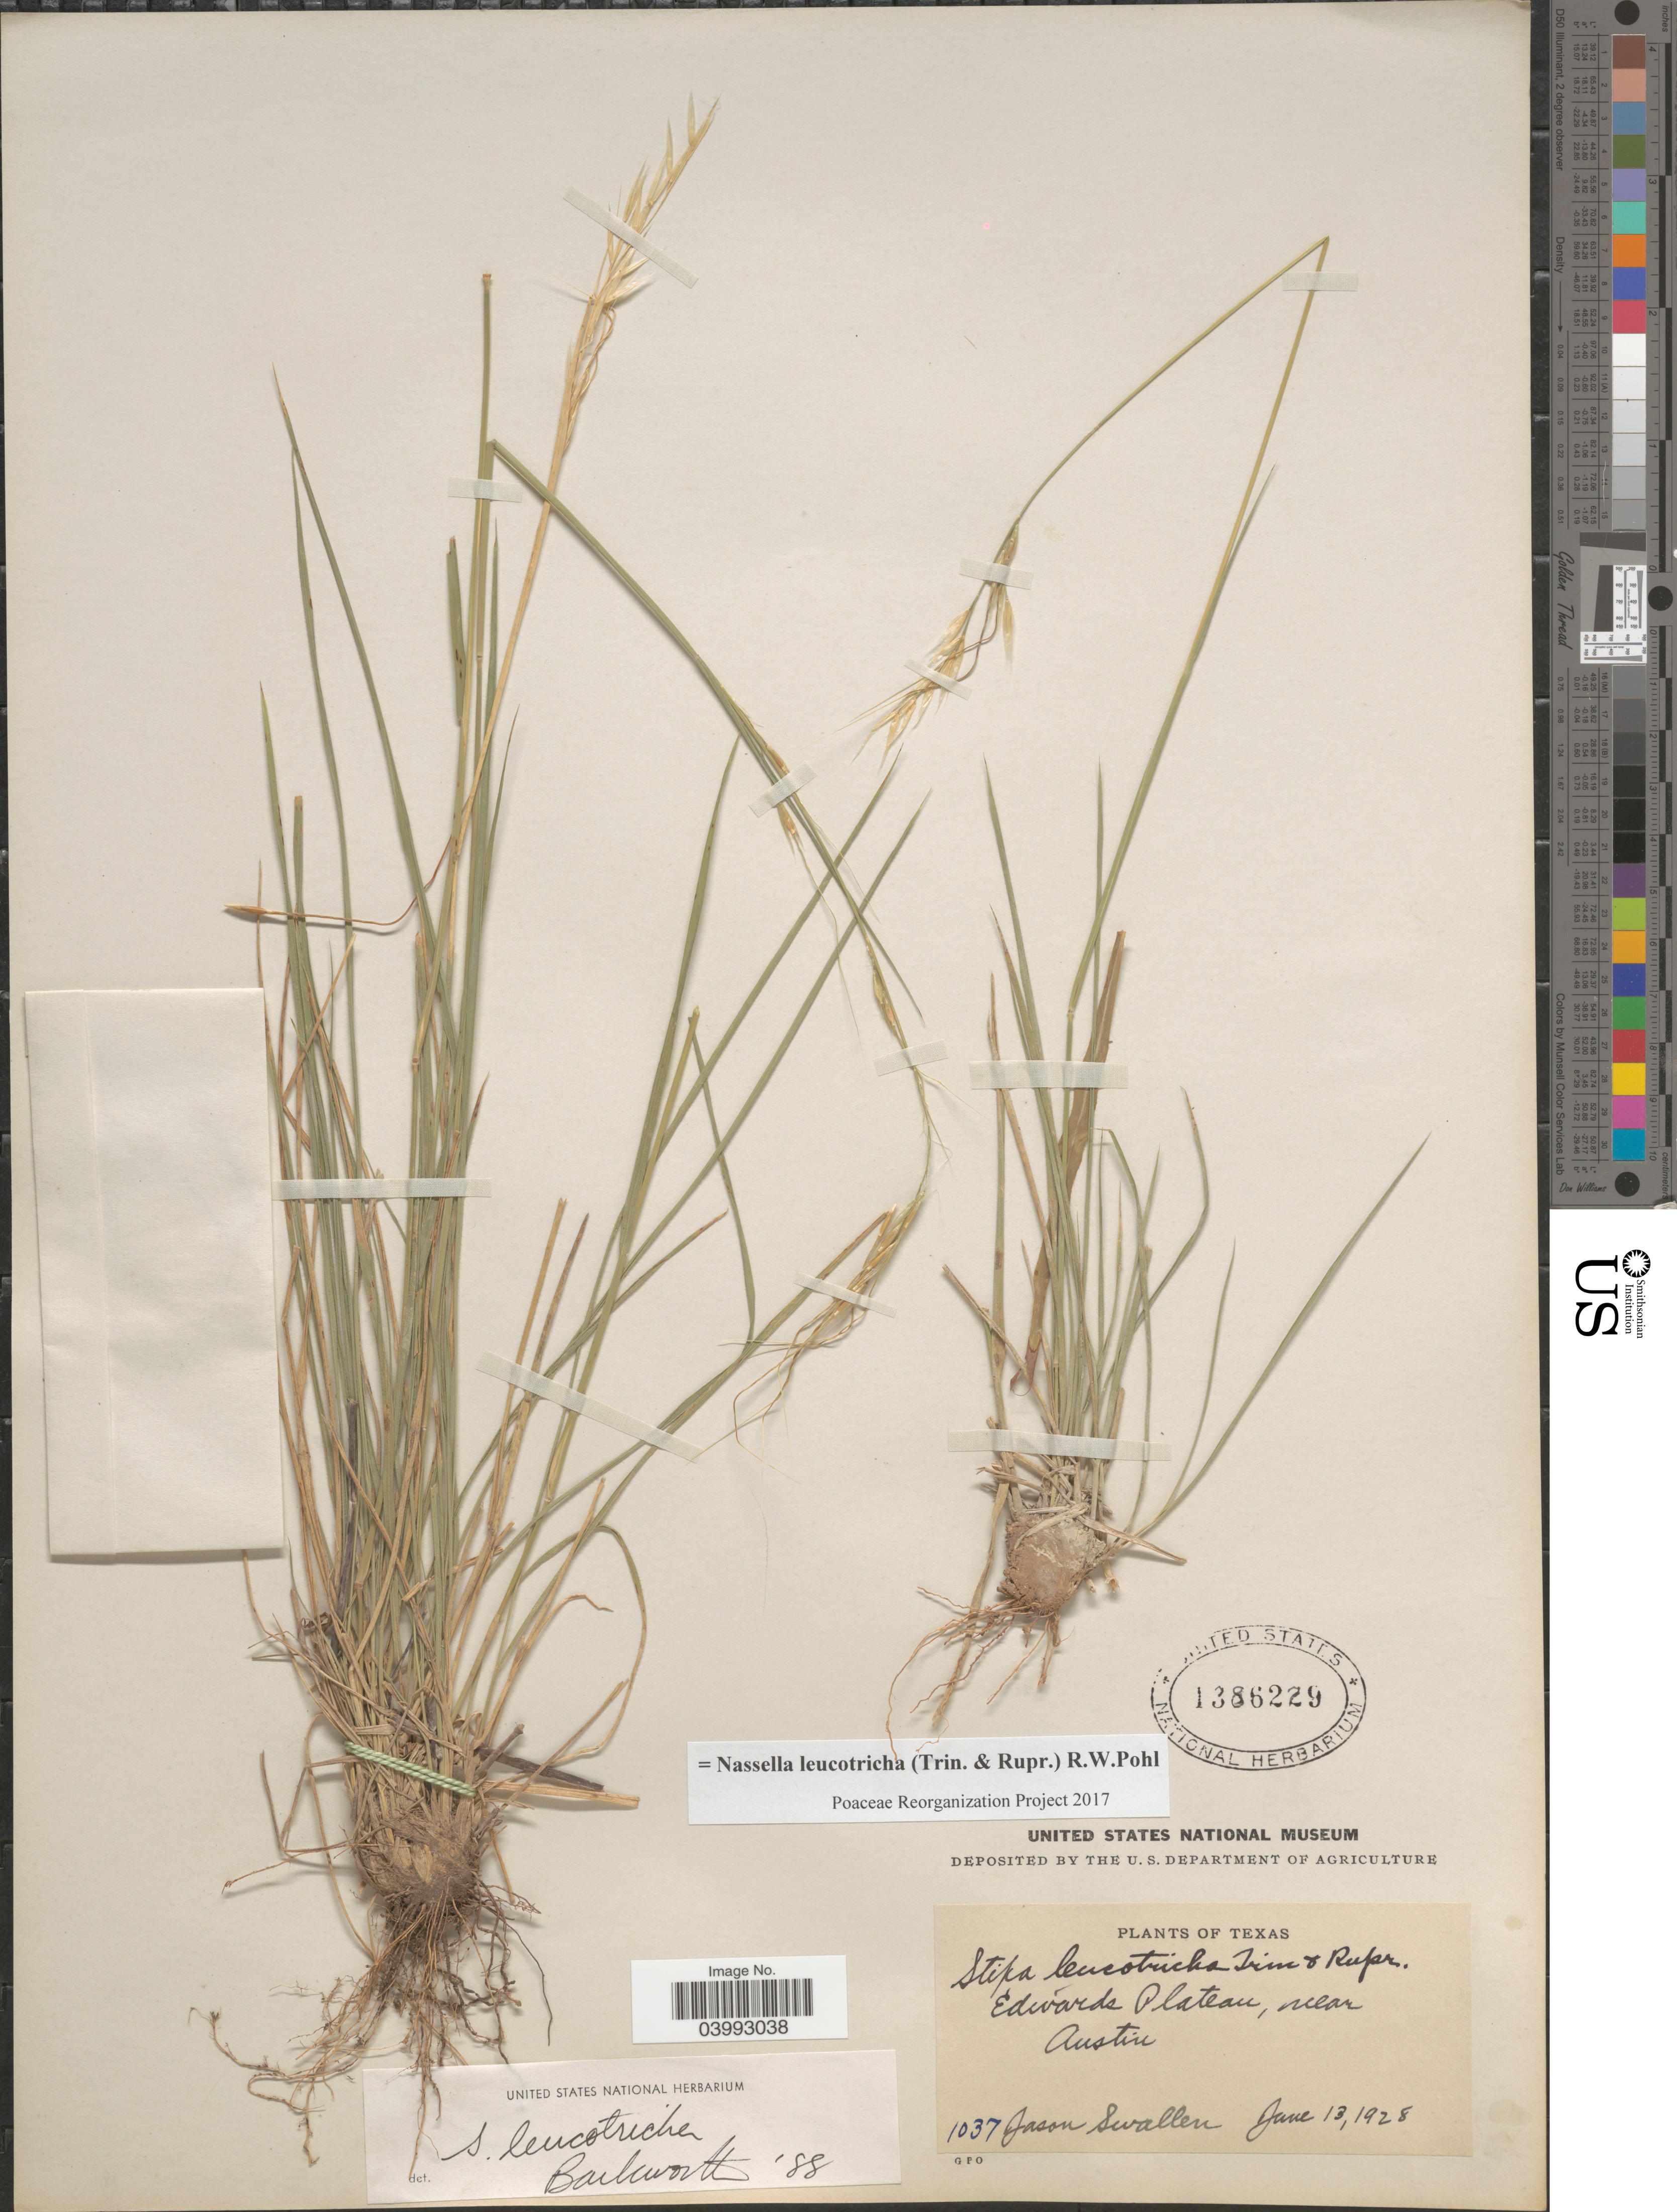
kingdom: Plantae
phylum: Tracheophyta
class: Liliopsida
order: Poales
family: Poaceae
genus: Nassella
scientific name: Nassella leucotricha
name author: (Trin. & Rupr.) R.W. Pohl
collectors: J. R. Swallen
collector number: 1037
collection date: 1928-06-13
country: United States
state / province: Texas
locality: Edwards Plateau, near Austin.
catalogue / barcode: US 1386229